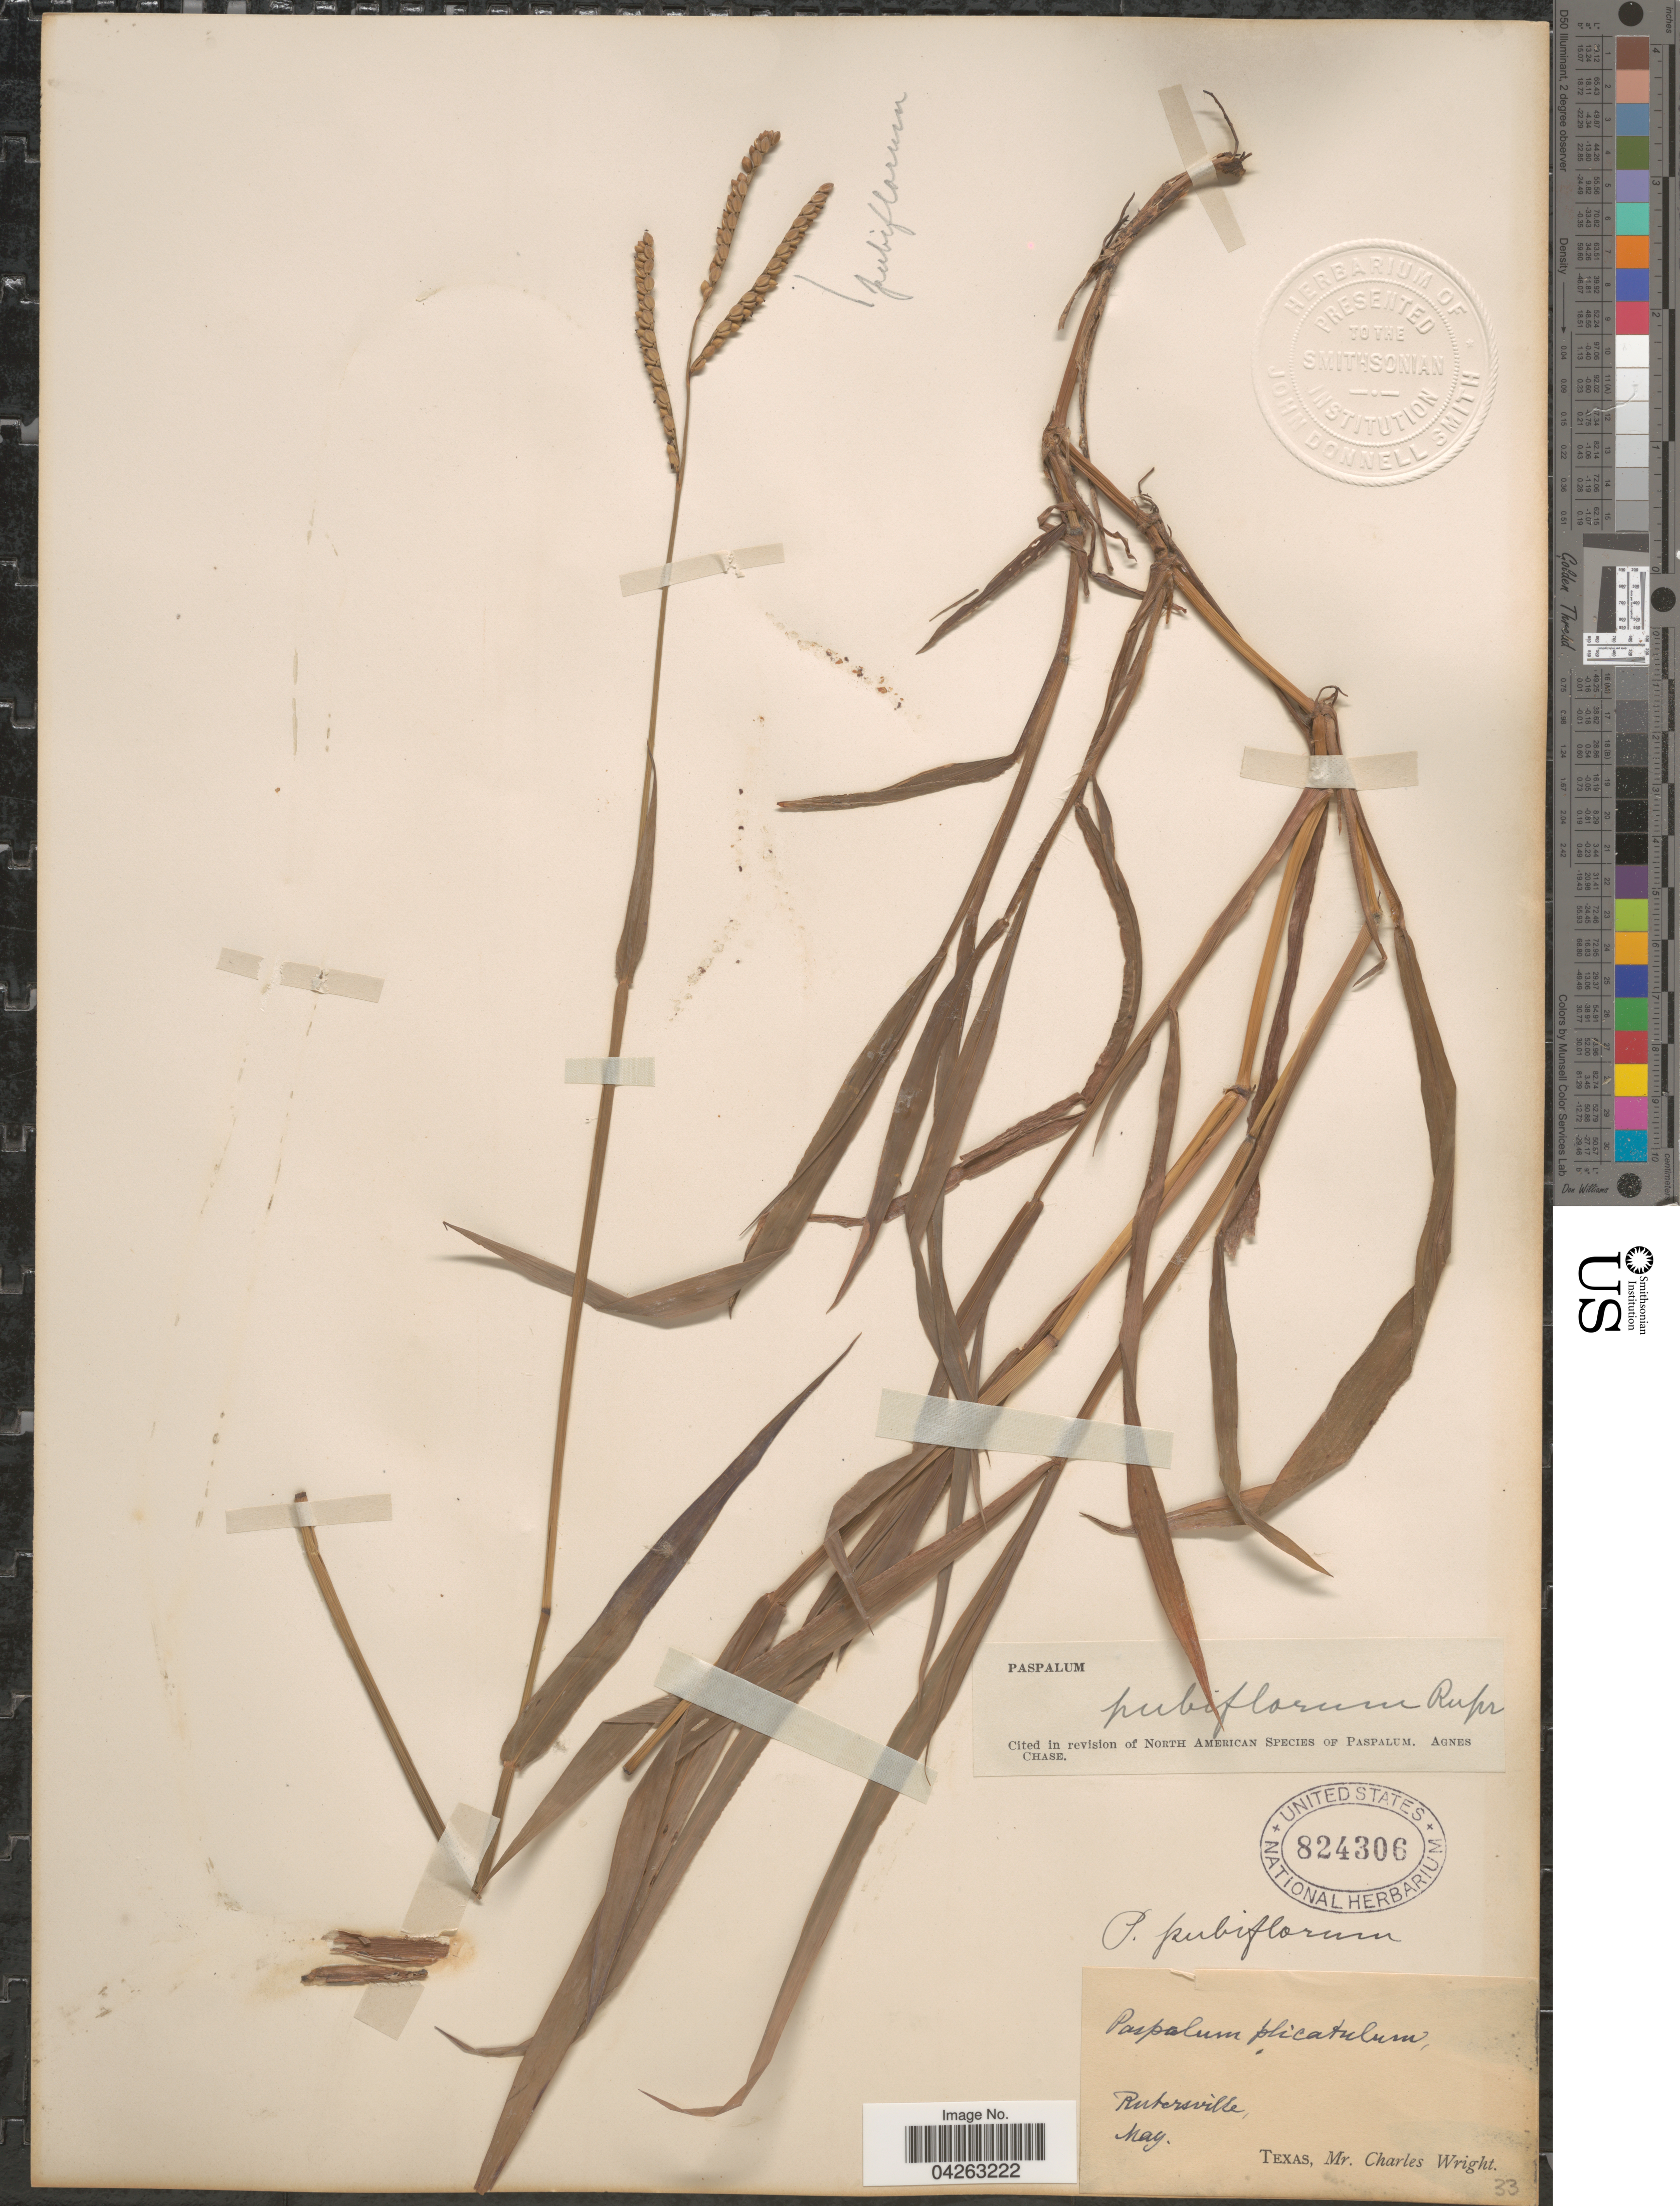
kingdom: Plantae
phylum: Tracheophyta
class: Liliopsida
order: Poales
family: Poaceae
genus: Paspalum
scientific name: Paspalum pubiflorum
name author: Rupr. ex E. Fourn.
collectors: C. Wright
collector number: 33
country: United States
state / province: Texas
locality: Rutersville.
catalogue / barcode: US 824306